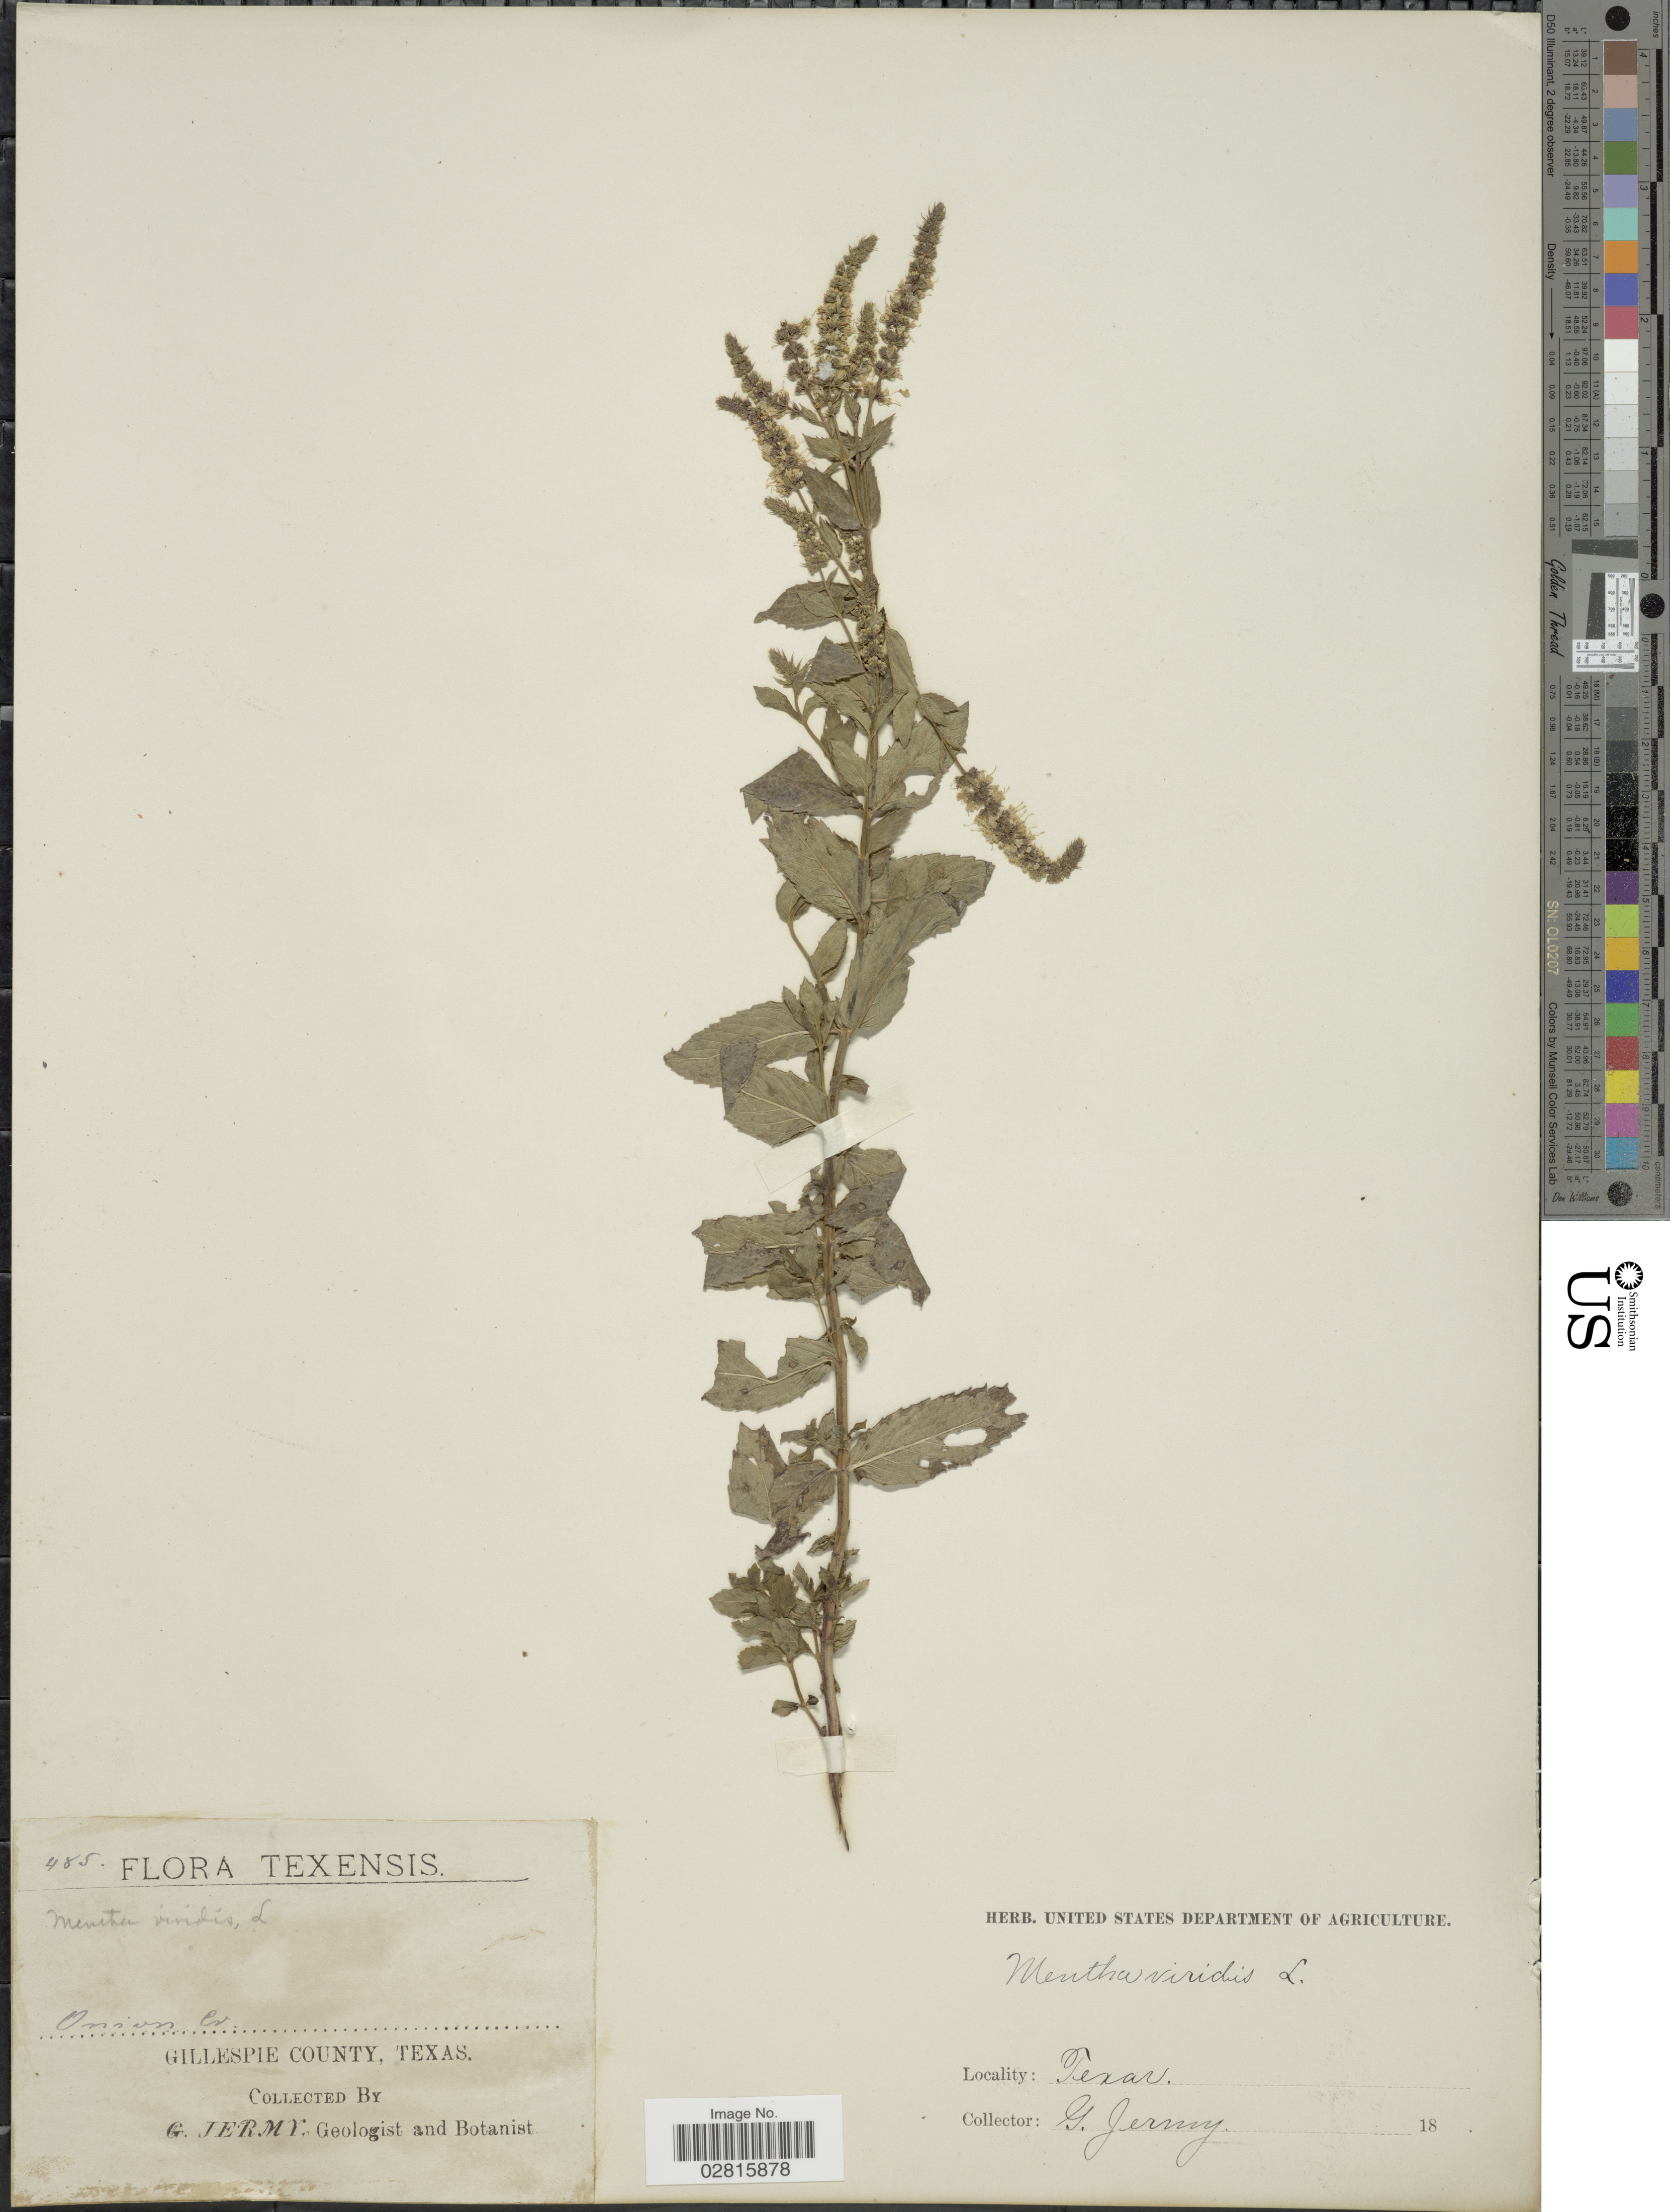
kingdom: Plantae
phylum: Tracheophyta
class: Magnoliopsida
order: Lamiales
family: Lamiaceae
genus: Mentha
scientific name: Mentha spicata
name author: L.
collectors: G. Jermy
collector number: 485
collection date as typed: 18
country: United States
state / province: Texas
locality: Onion Co. Gillespie County.